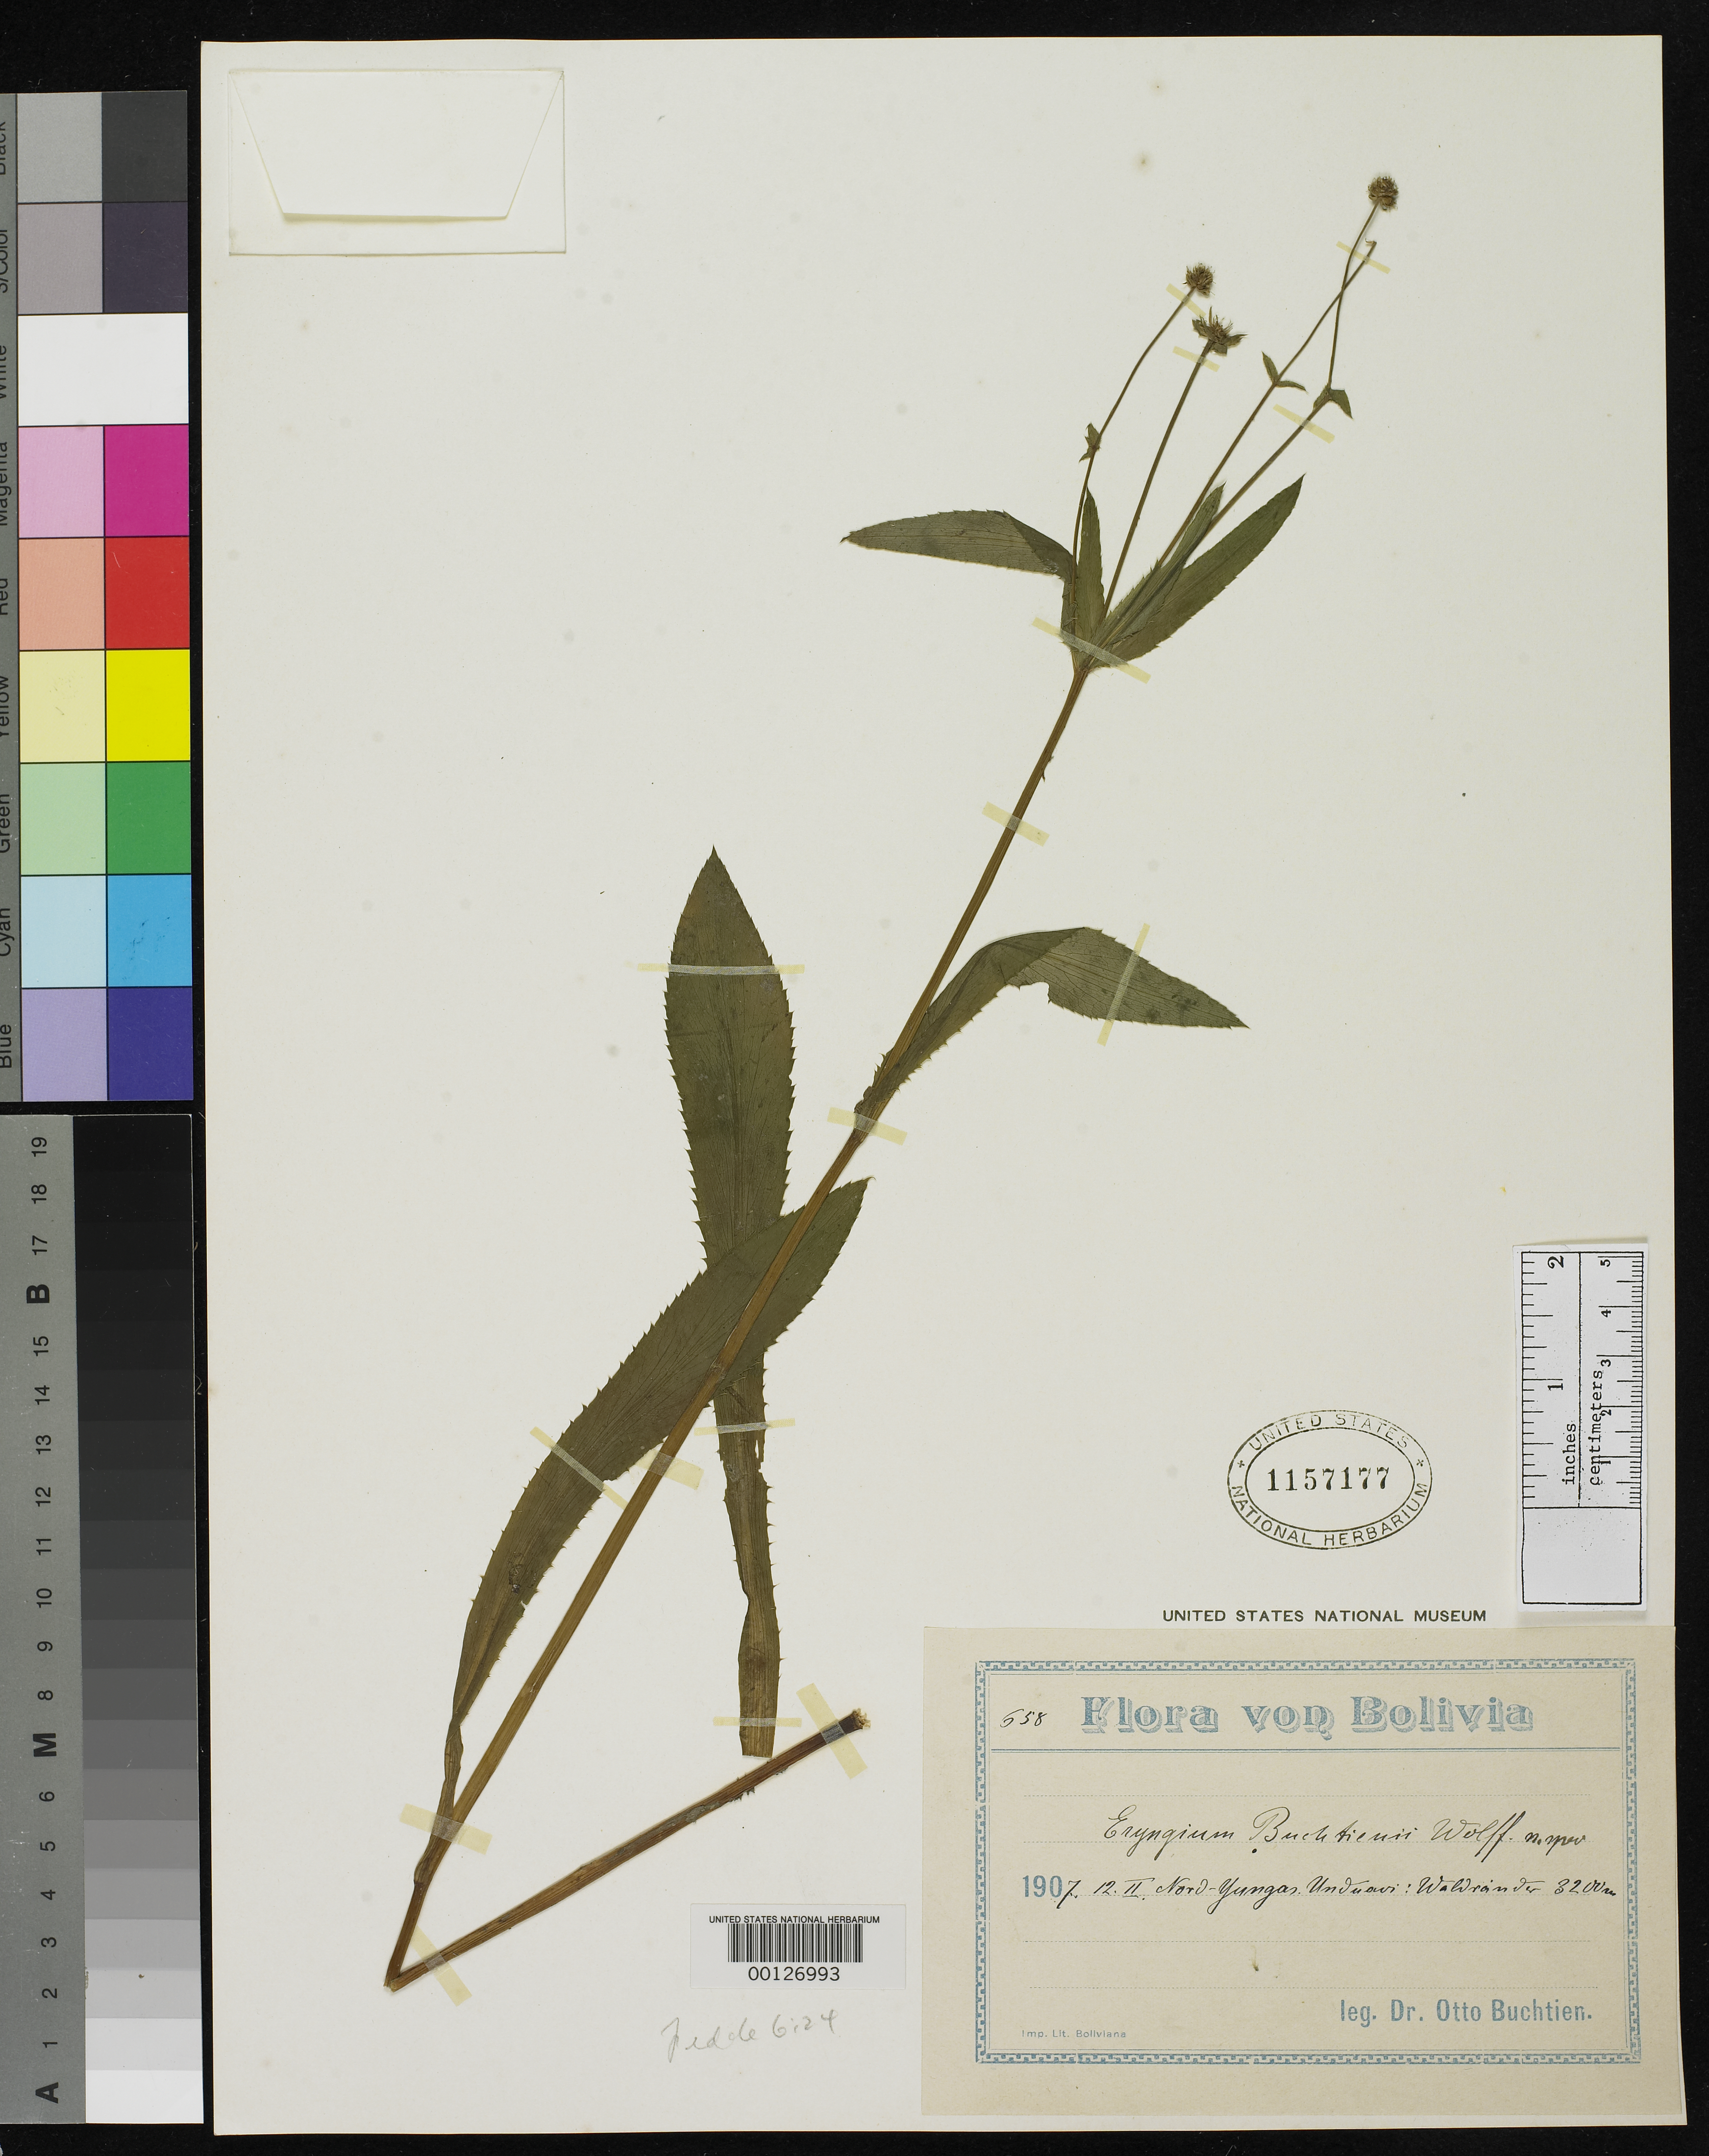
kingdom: Plantae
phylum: Tracheophyta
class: Magnoliopsida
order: Apiales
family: Apiaceae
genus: Eryngium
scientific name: Eryngium buchtienii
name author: H. Wolff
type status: Isotype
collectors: O. Buchtien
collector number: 658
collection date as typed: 12 Feb 1907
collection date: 1907-02-12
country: Bolivia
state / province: La Paz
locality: Nord-yougas, Unduari.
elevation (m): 3200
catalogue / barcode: US 1157177